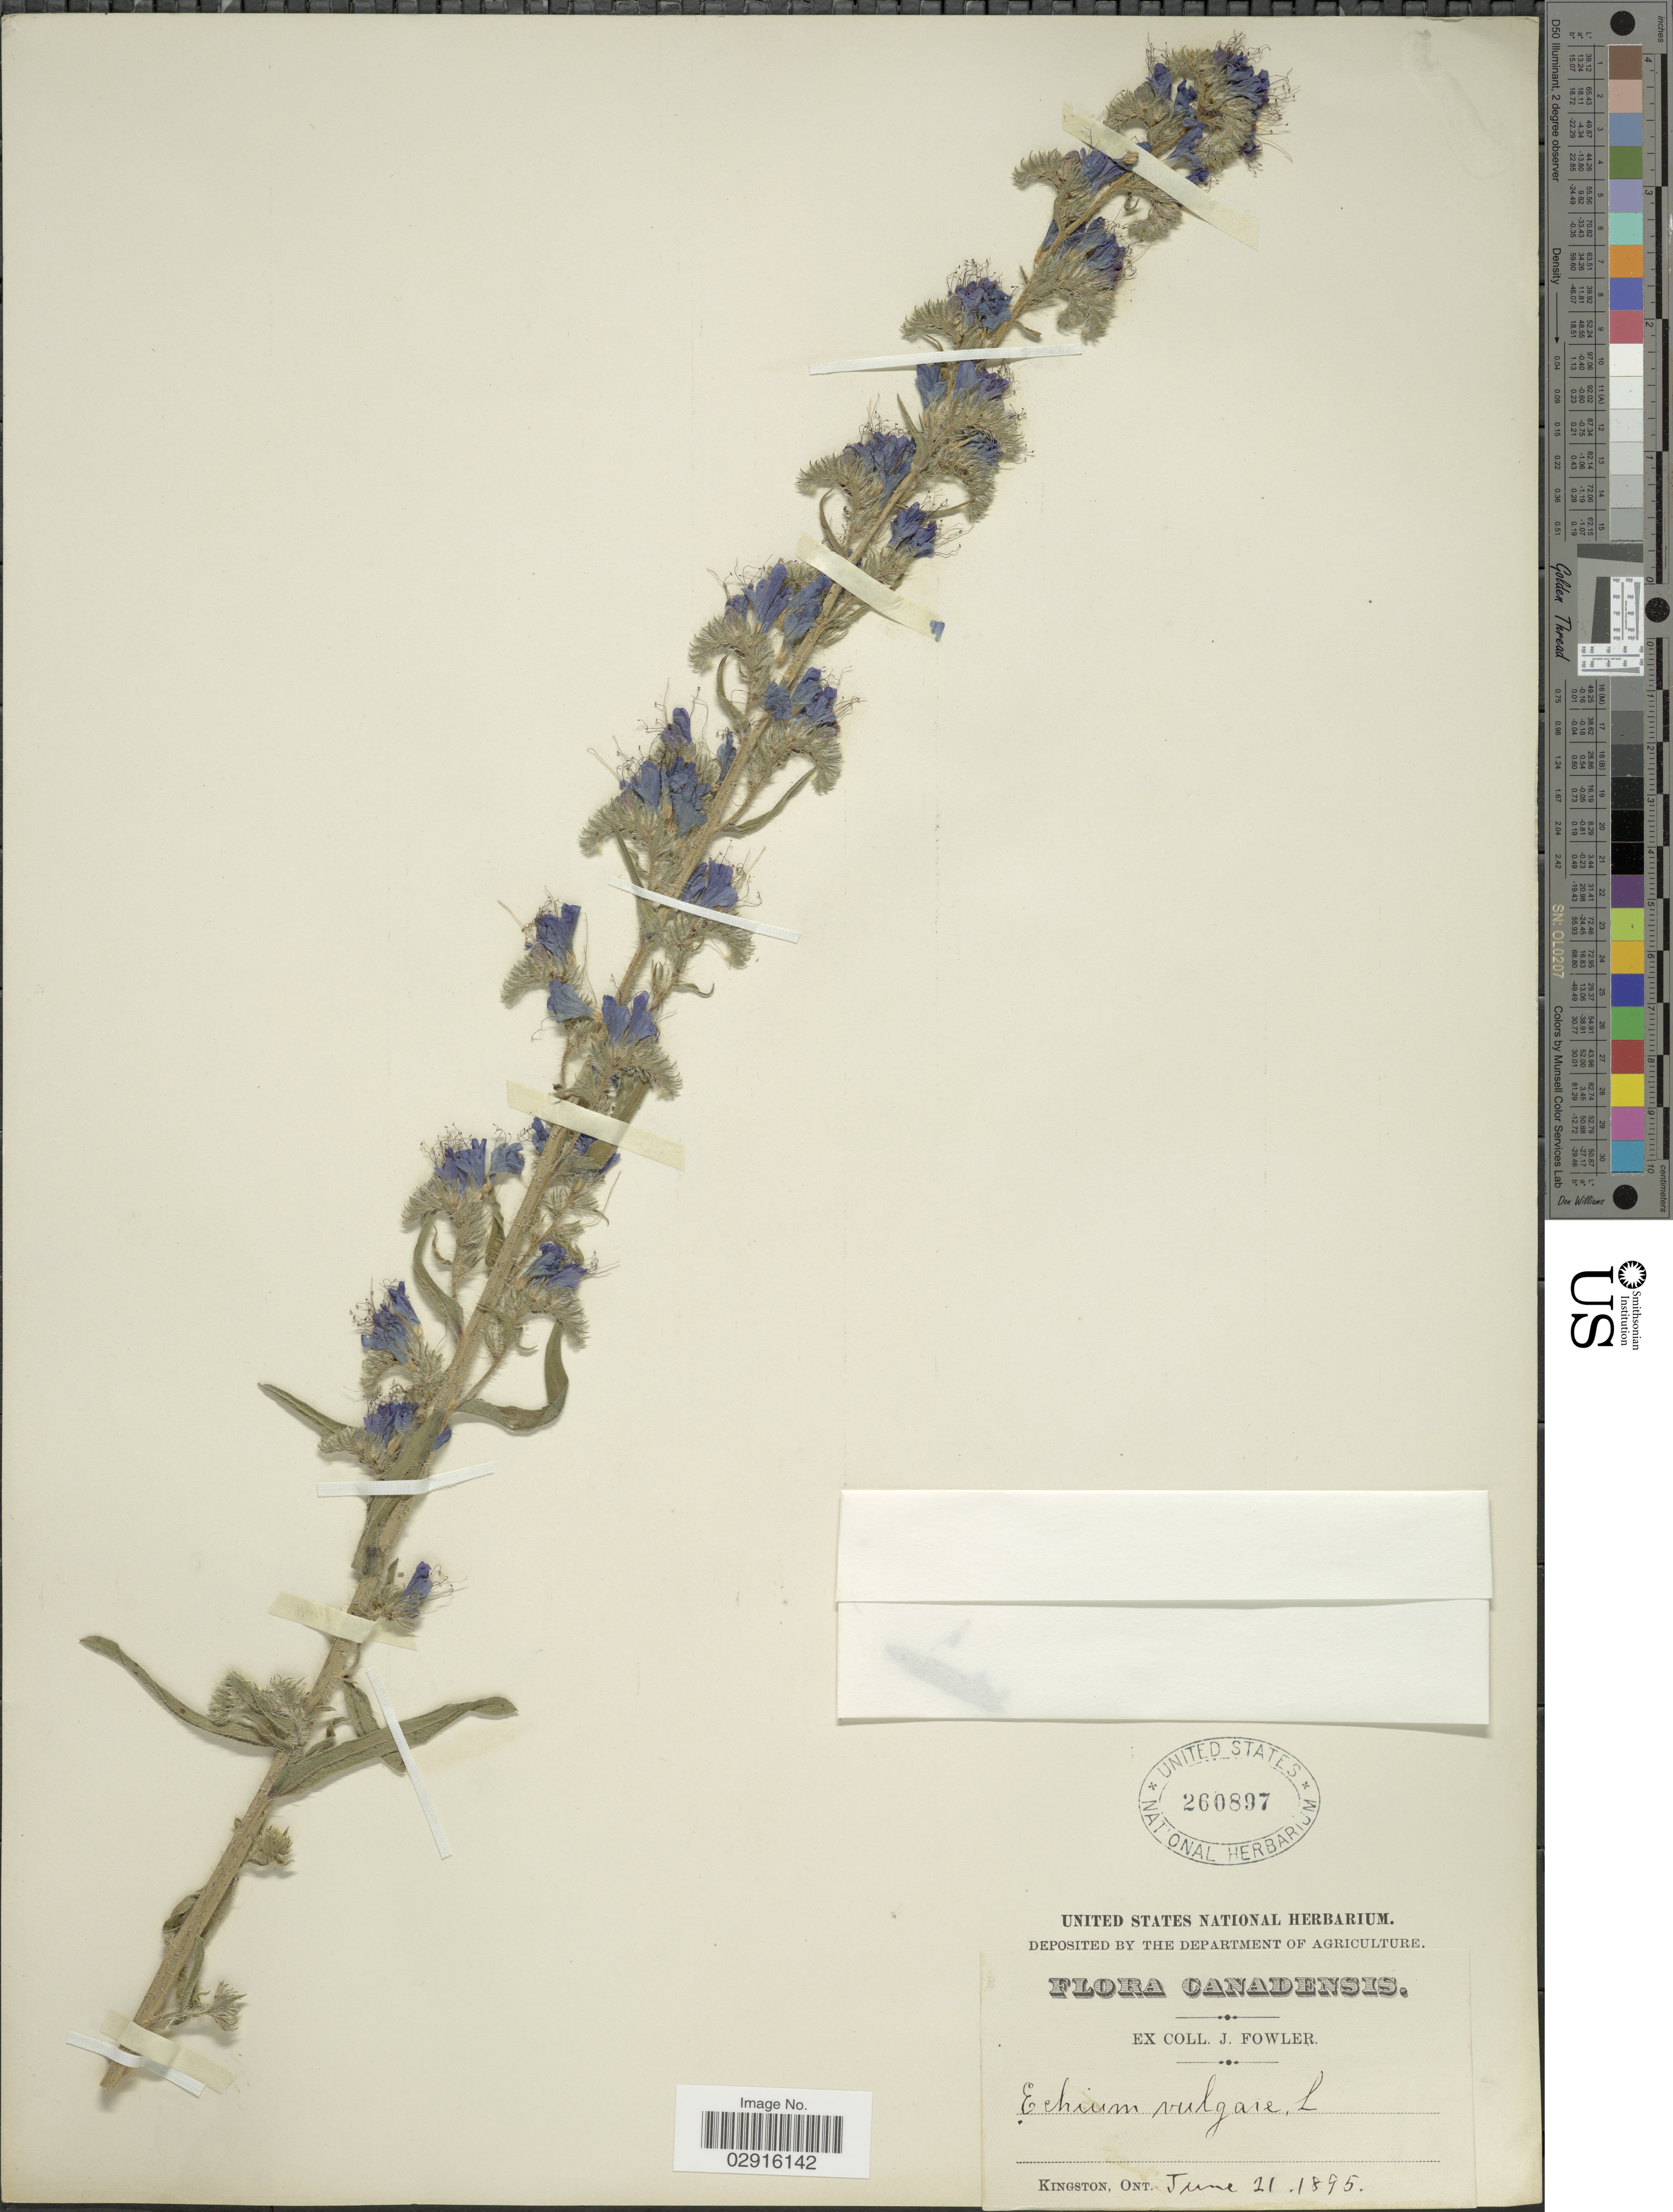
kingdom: Plantae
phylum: Tracheophyta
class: Magnoliopsida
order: Boraginales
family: Boraginaceae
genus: Echium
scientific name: Echium vulgare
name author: L.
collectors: J. Fowler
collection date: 1895-06-21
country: Canada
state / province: Ontario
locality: Kingston, Ont.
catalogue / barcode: US 260897